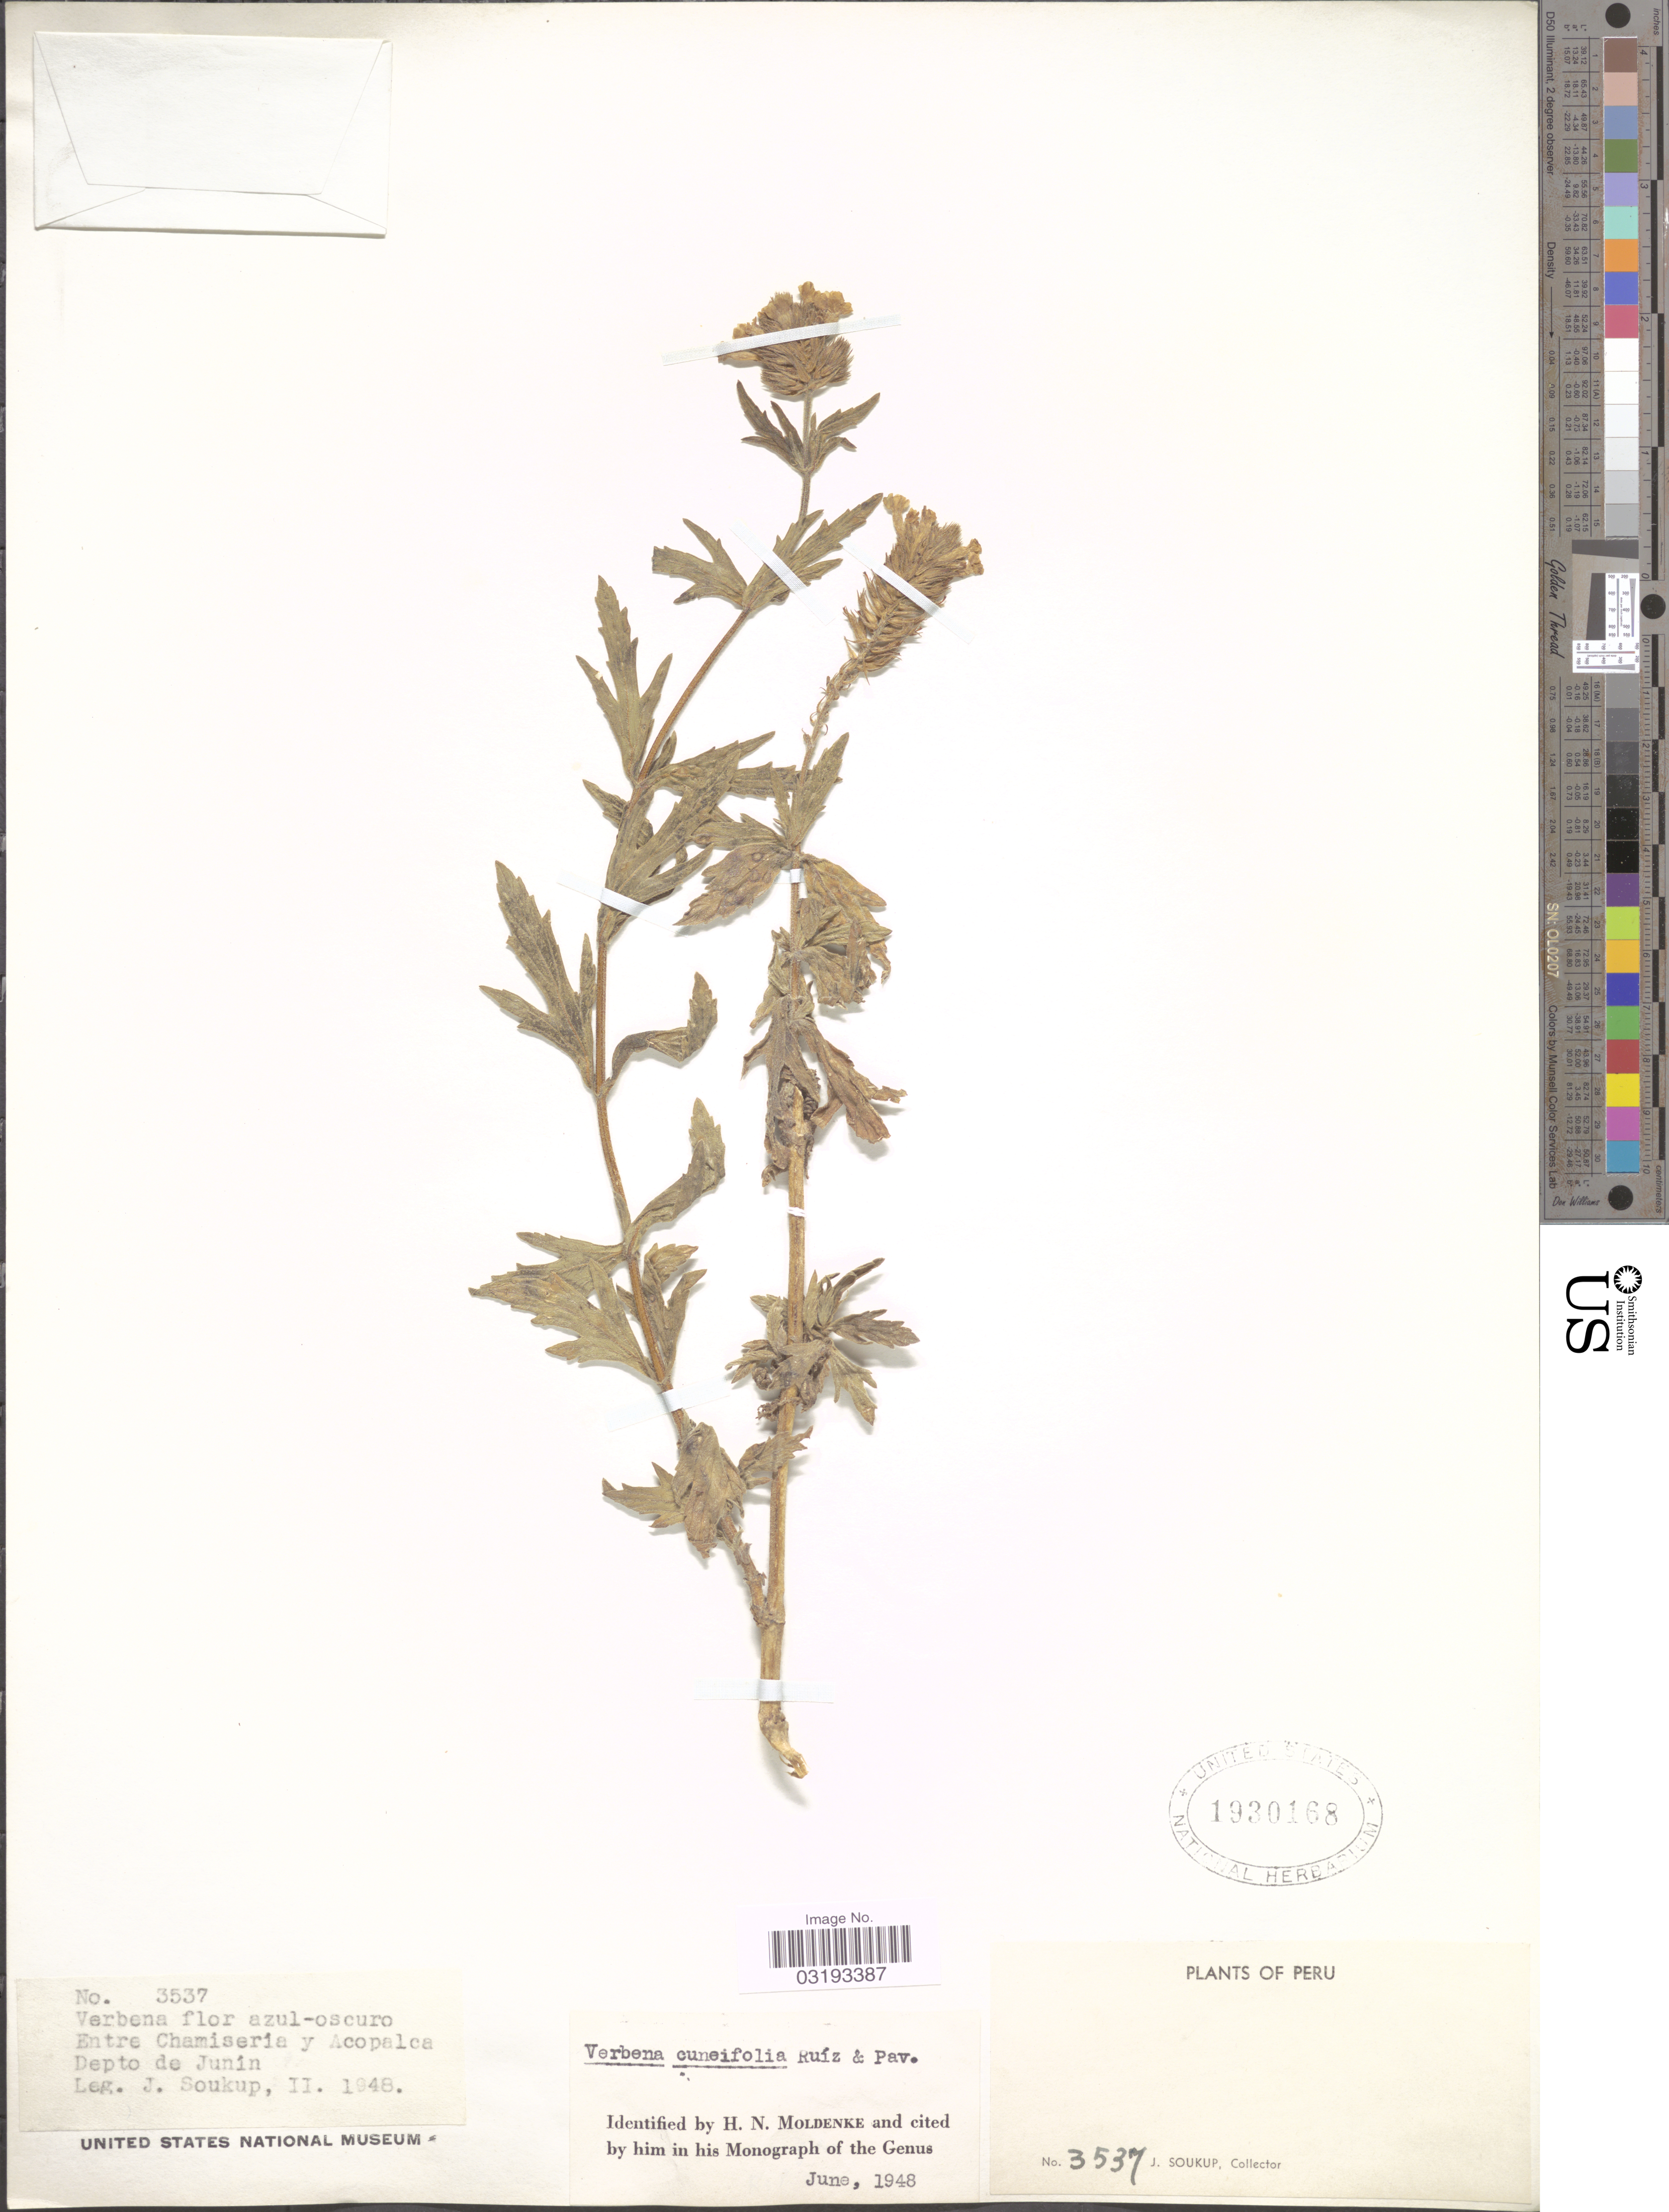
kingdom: Plantae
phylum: Tracheophyta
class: Magnoliopsida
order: Lamiales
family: Verbenaceae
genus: Verbena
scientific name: Verbena cuneifolia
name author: Ruiz & Pav.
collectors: J. Soukup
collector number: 3537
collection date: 1948-02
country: Peru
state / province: Junín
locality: Entre Chamiseria y Acopalco, Depto de Junín.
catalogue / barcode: US 1930168